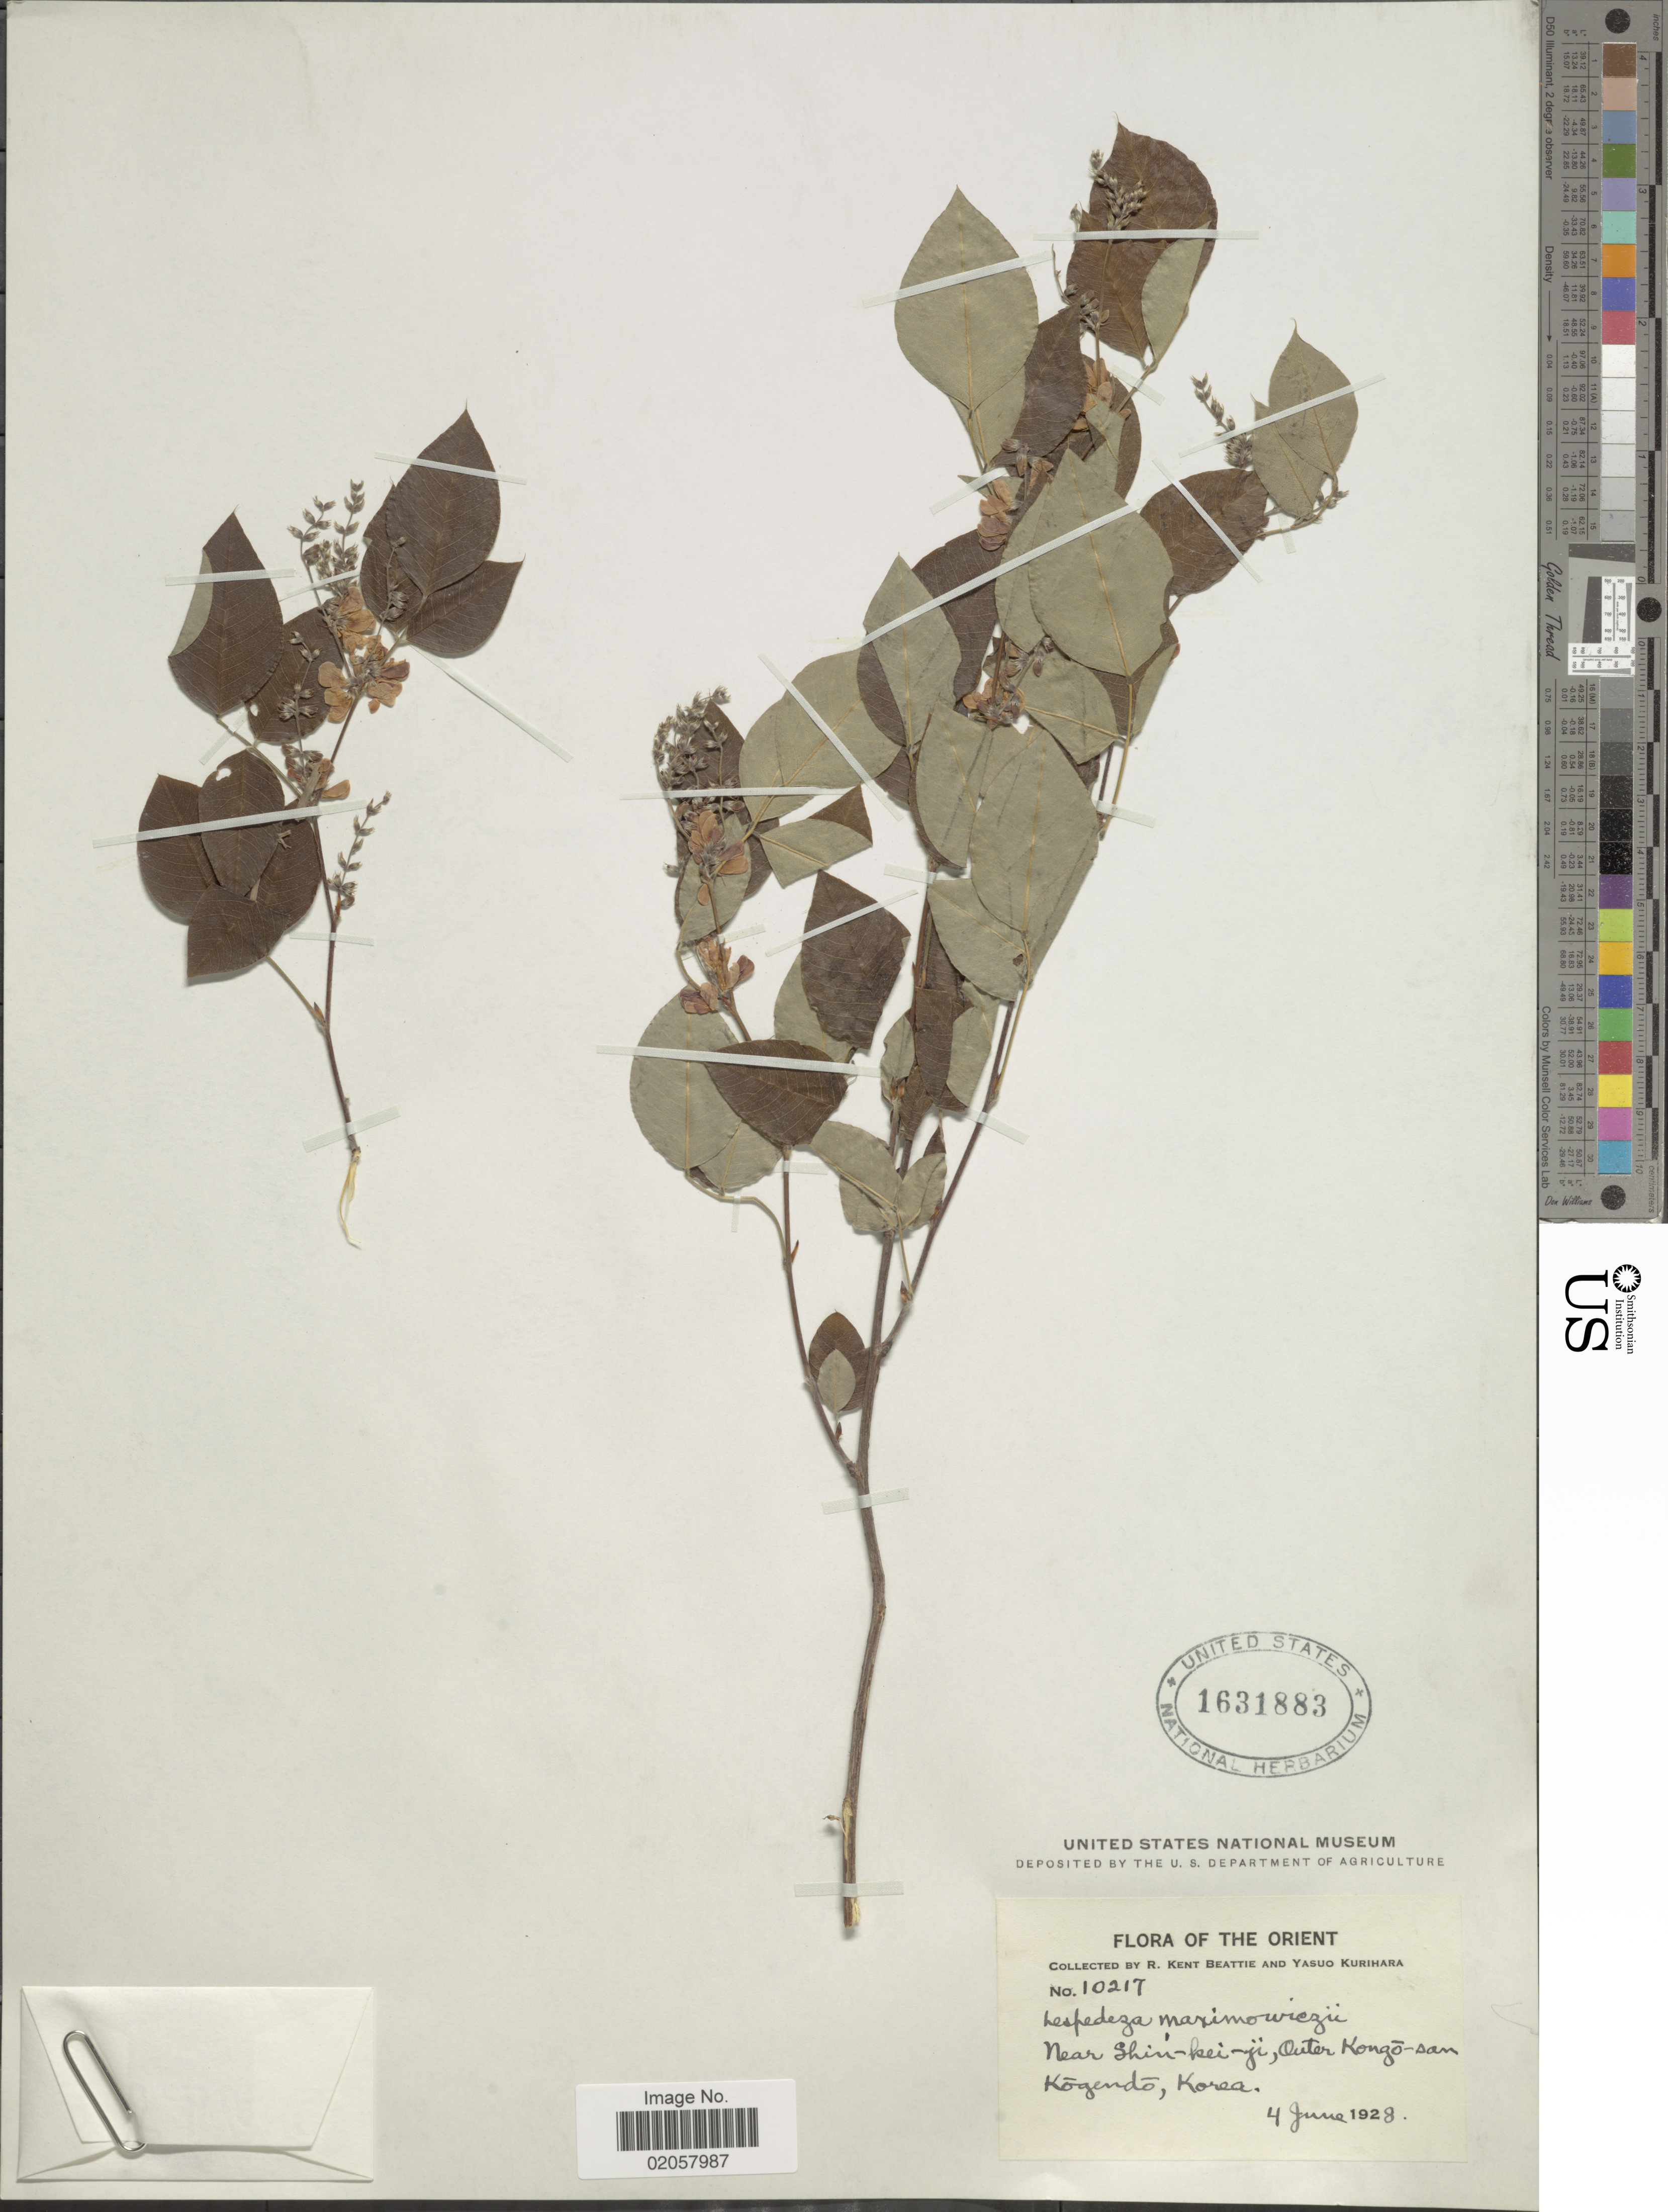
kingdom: Plantae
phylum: Tracheophyta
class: Magnoliopsida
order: Fabales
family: Fabaceae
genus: Lespedeza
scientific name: Lespedeza maximowiczi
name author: C.K. Schneid.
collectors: R. K. Beattie & Y. Kurihara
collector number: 10217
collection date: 1928-06-04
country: North Korea / South Korea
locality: Near Shin-kei-ji, outer Kongo-san Kogendo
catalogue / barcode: US 1631883